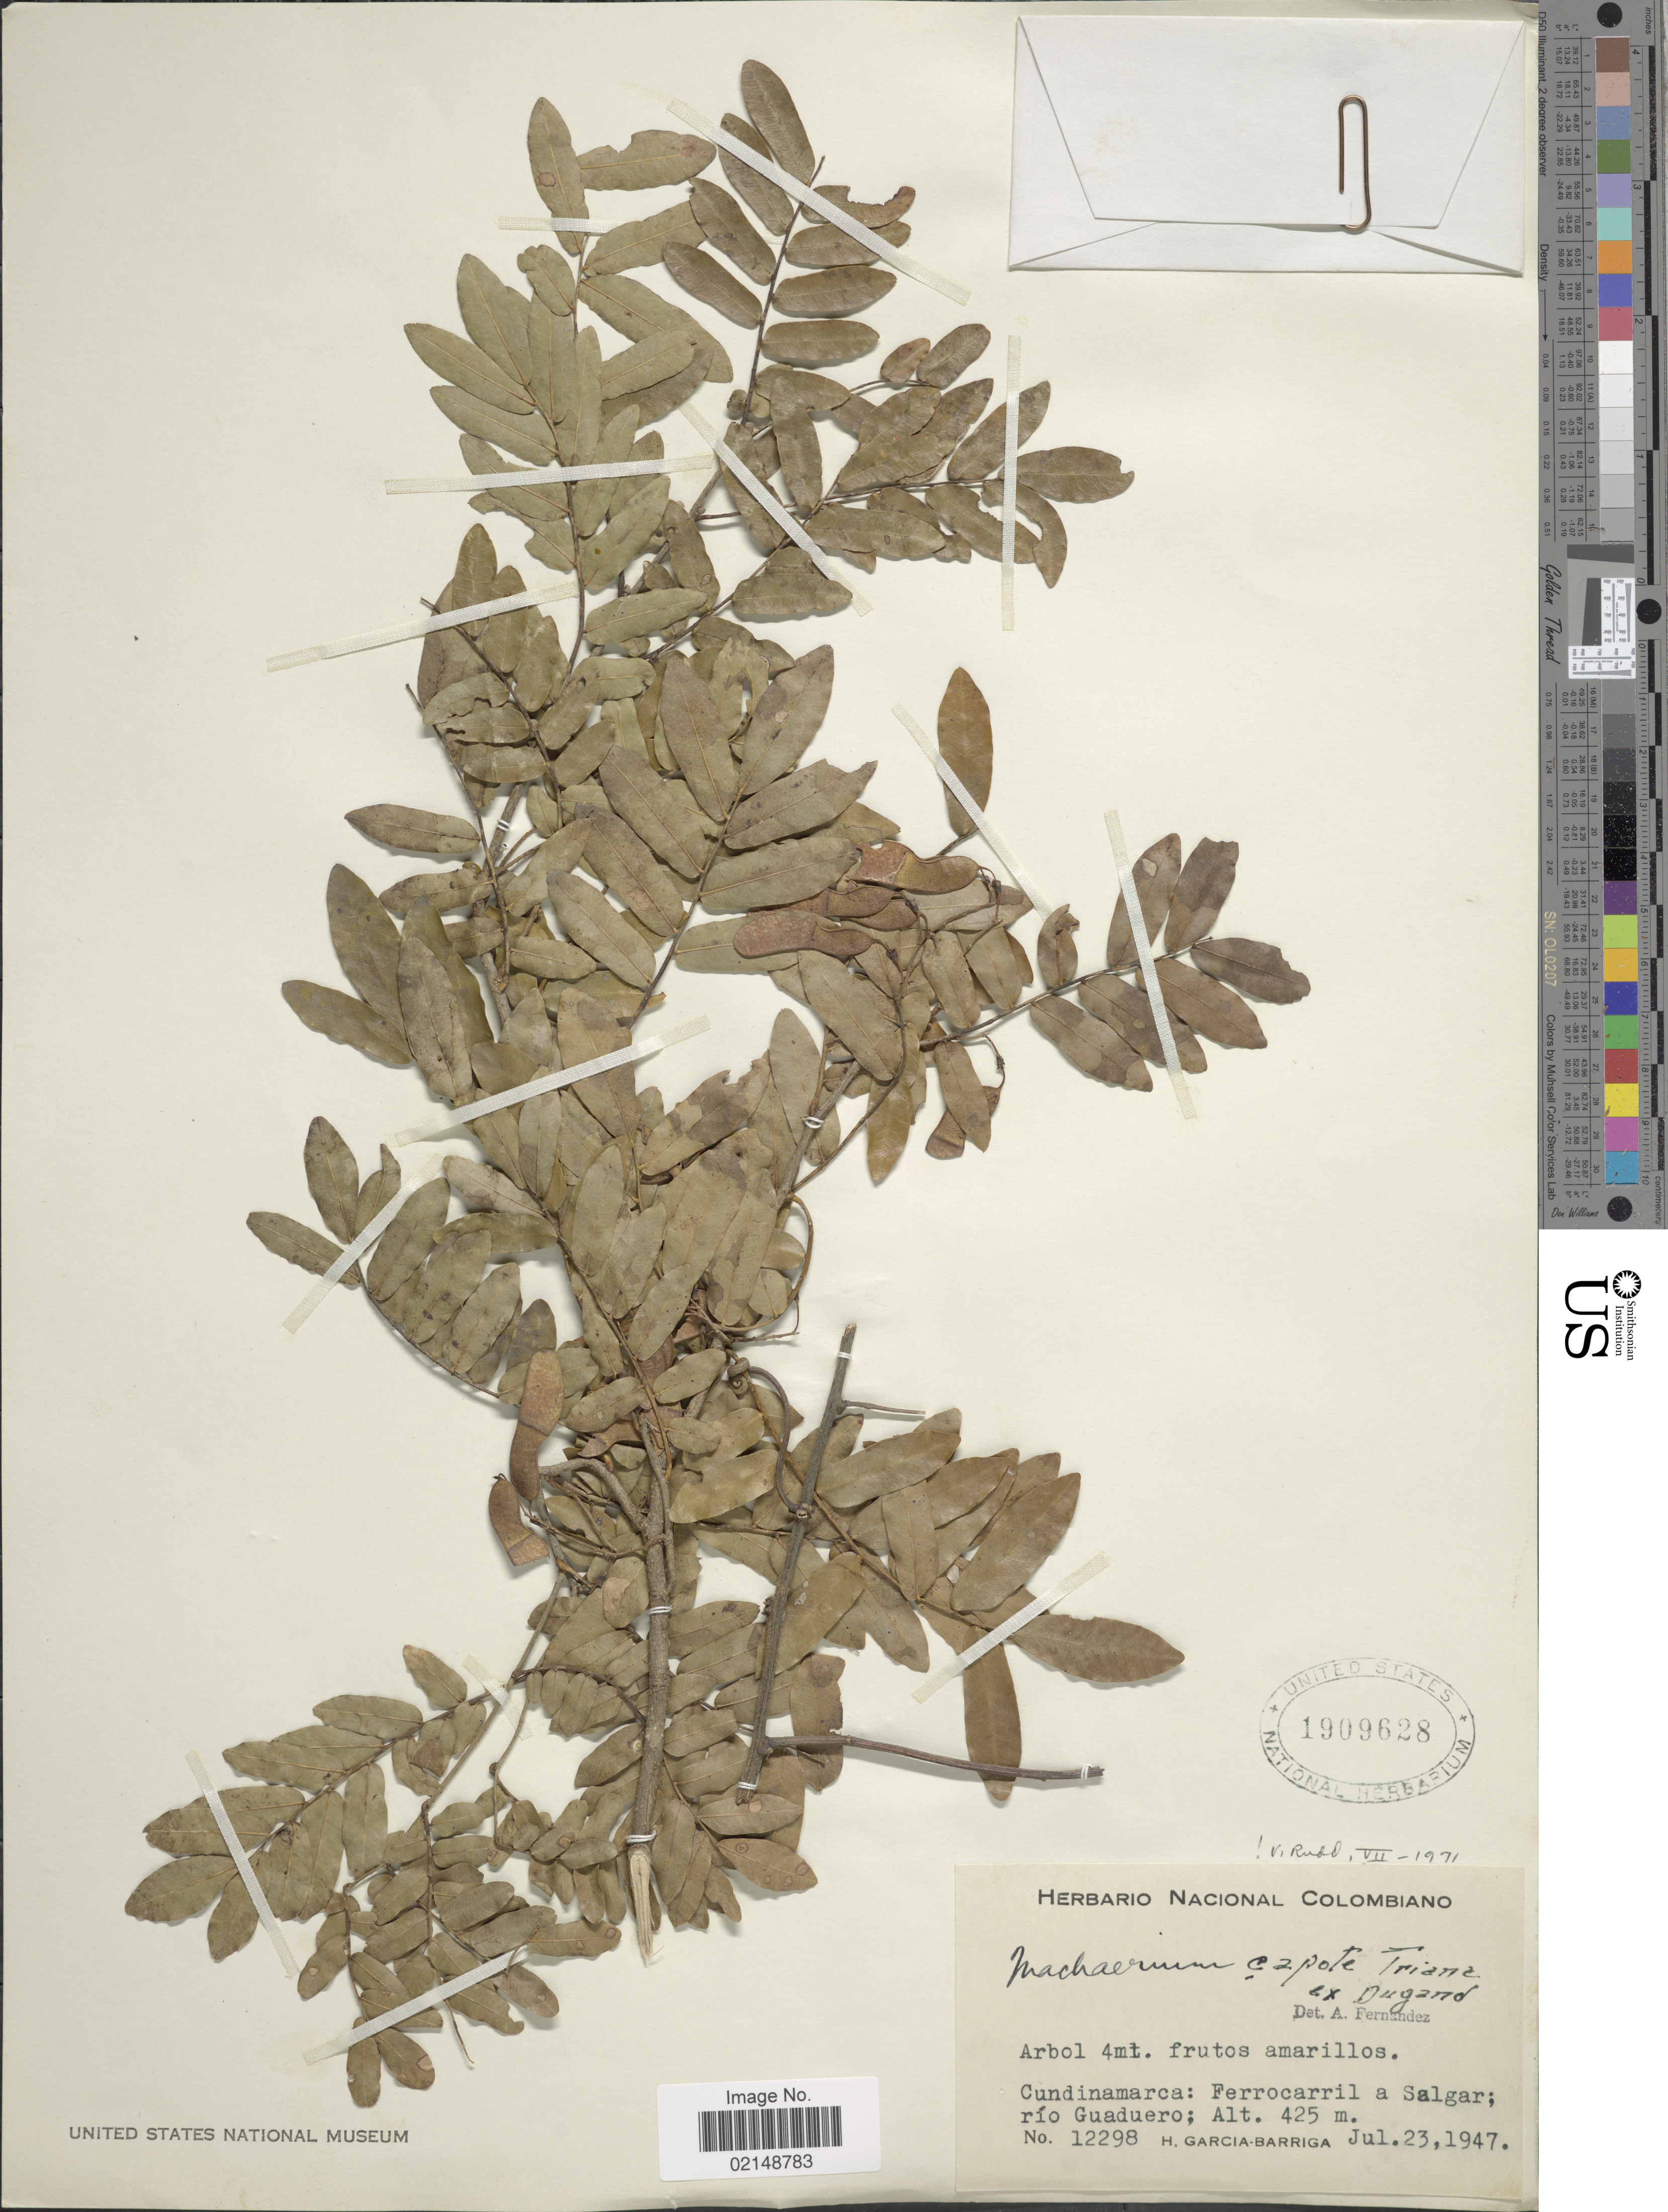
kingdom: Plantae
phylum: Tracheophyta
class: Magnoliopsida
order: Fabales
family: Fabaceae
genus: Machaerium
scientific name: Machaerium capote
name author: Triana ex Dugand G.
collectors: H. García Barriga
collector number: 12298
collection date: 1947-07-23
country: Colombia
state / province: Cundinamarca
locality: Ferrocarril a Salgar rio Guaduero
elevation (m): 425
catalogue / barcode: US 1909628